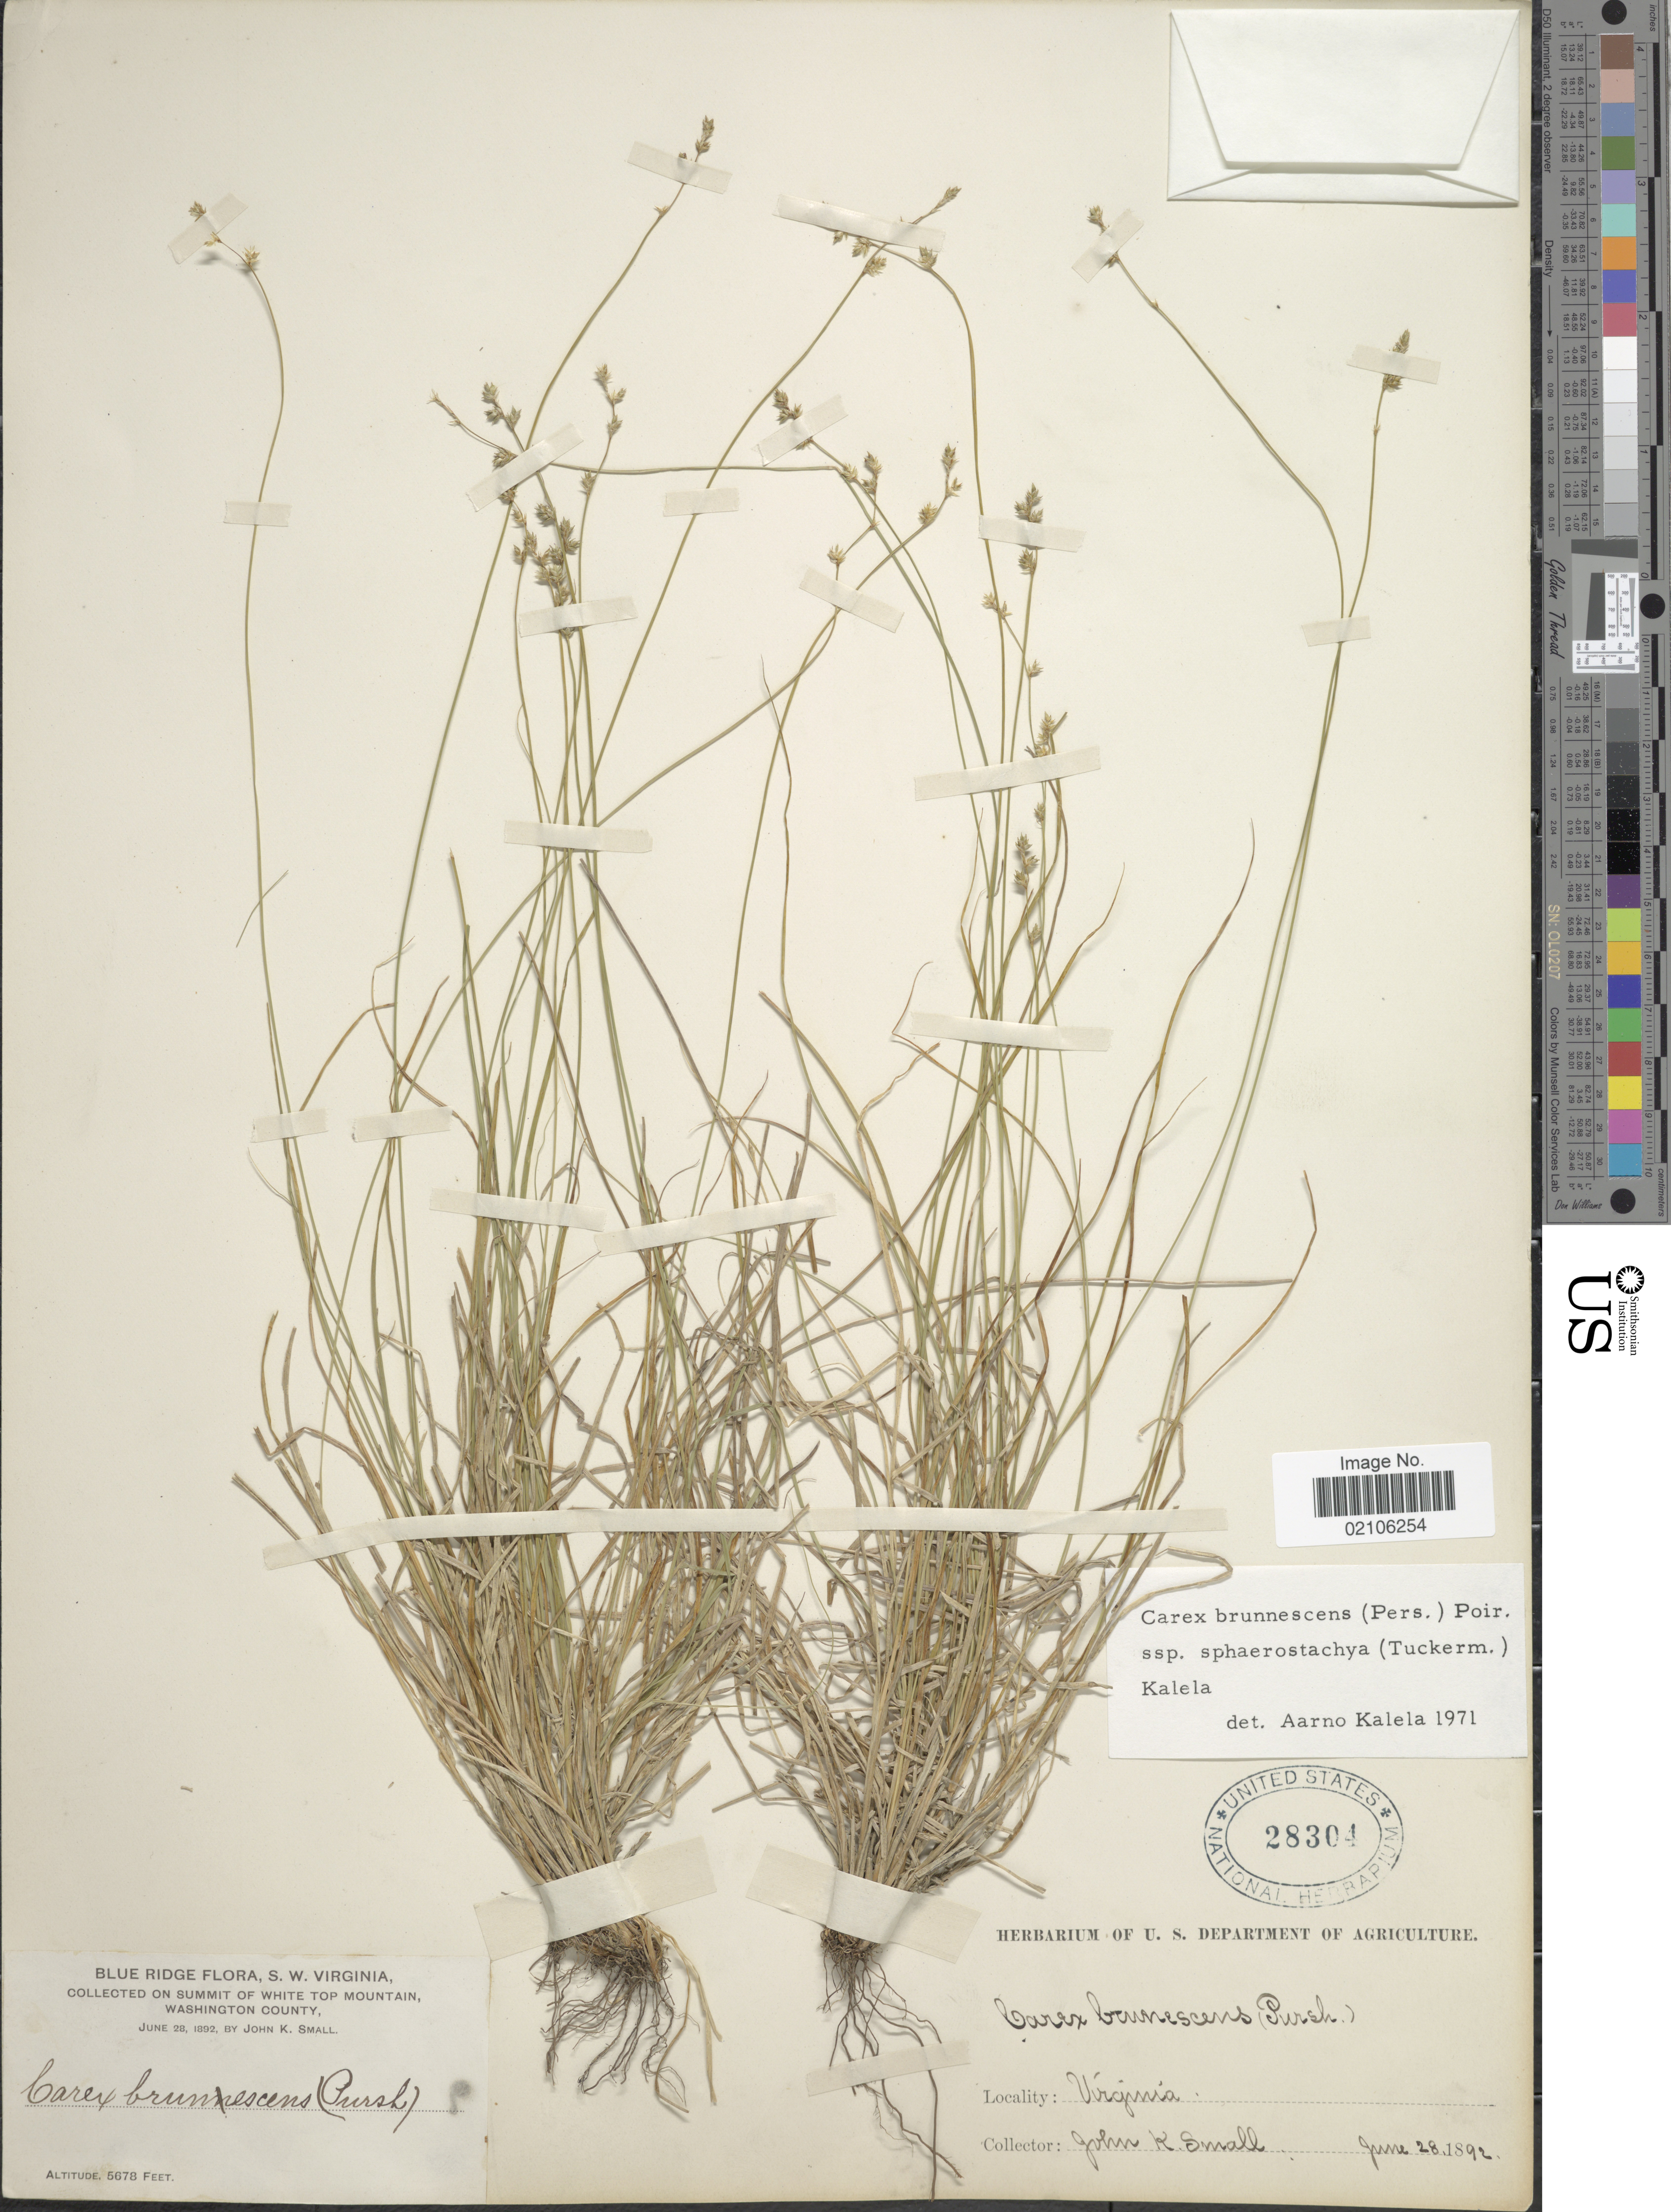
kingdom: Plantae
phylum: Tracheophyta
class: Liliopsida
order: Poales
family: Cyperaceae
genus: Carex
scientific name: Carex brunnescens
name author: (Pers.) Poir.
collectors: J. K. Small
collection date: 1892-06-28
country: United States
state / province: Virginia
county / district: Washington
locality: Blue Ridge, S.W. Virginia, on summit of White Top Mountain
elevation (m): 1731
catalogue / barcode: US 28304